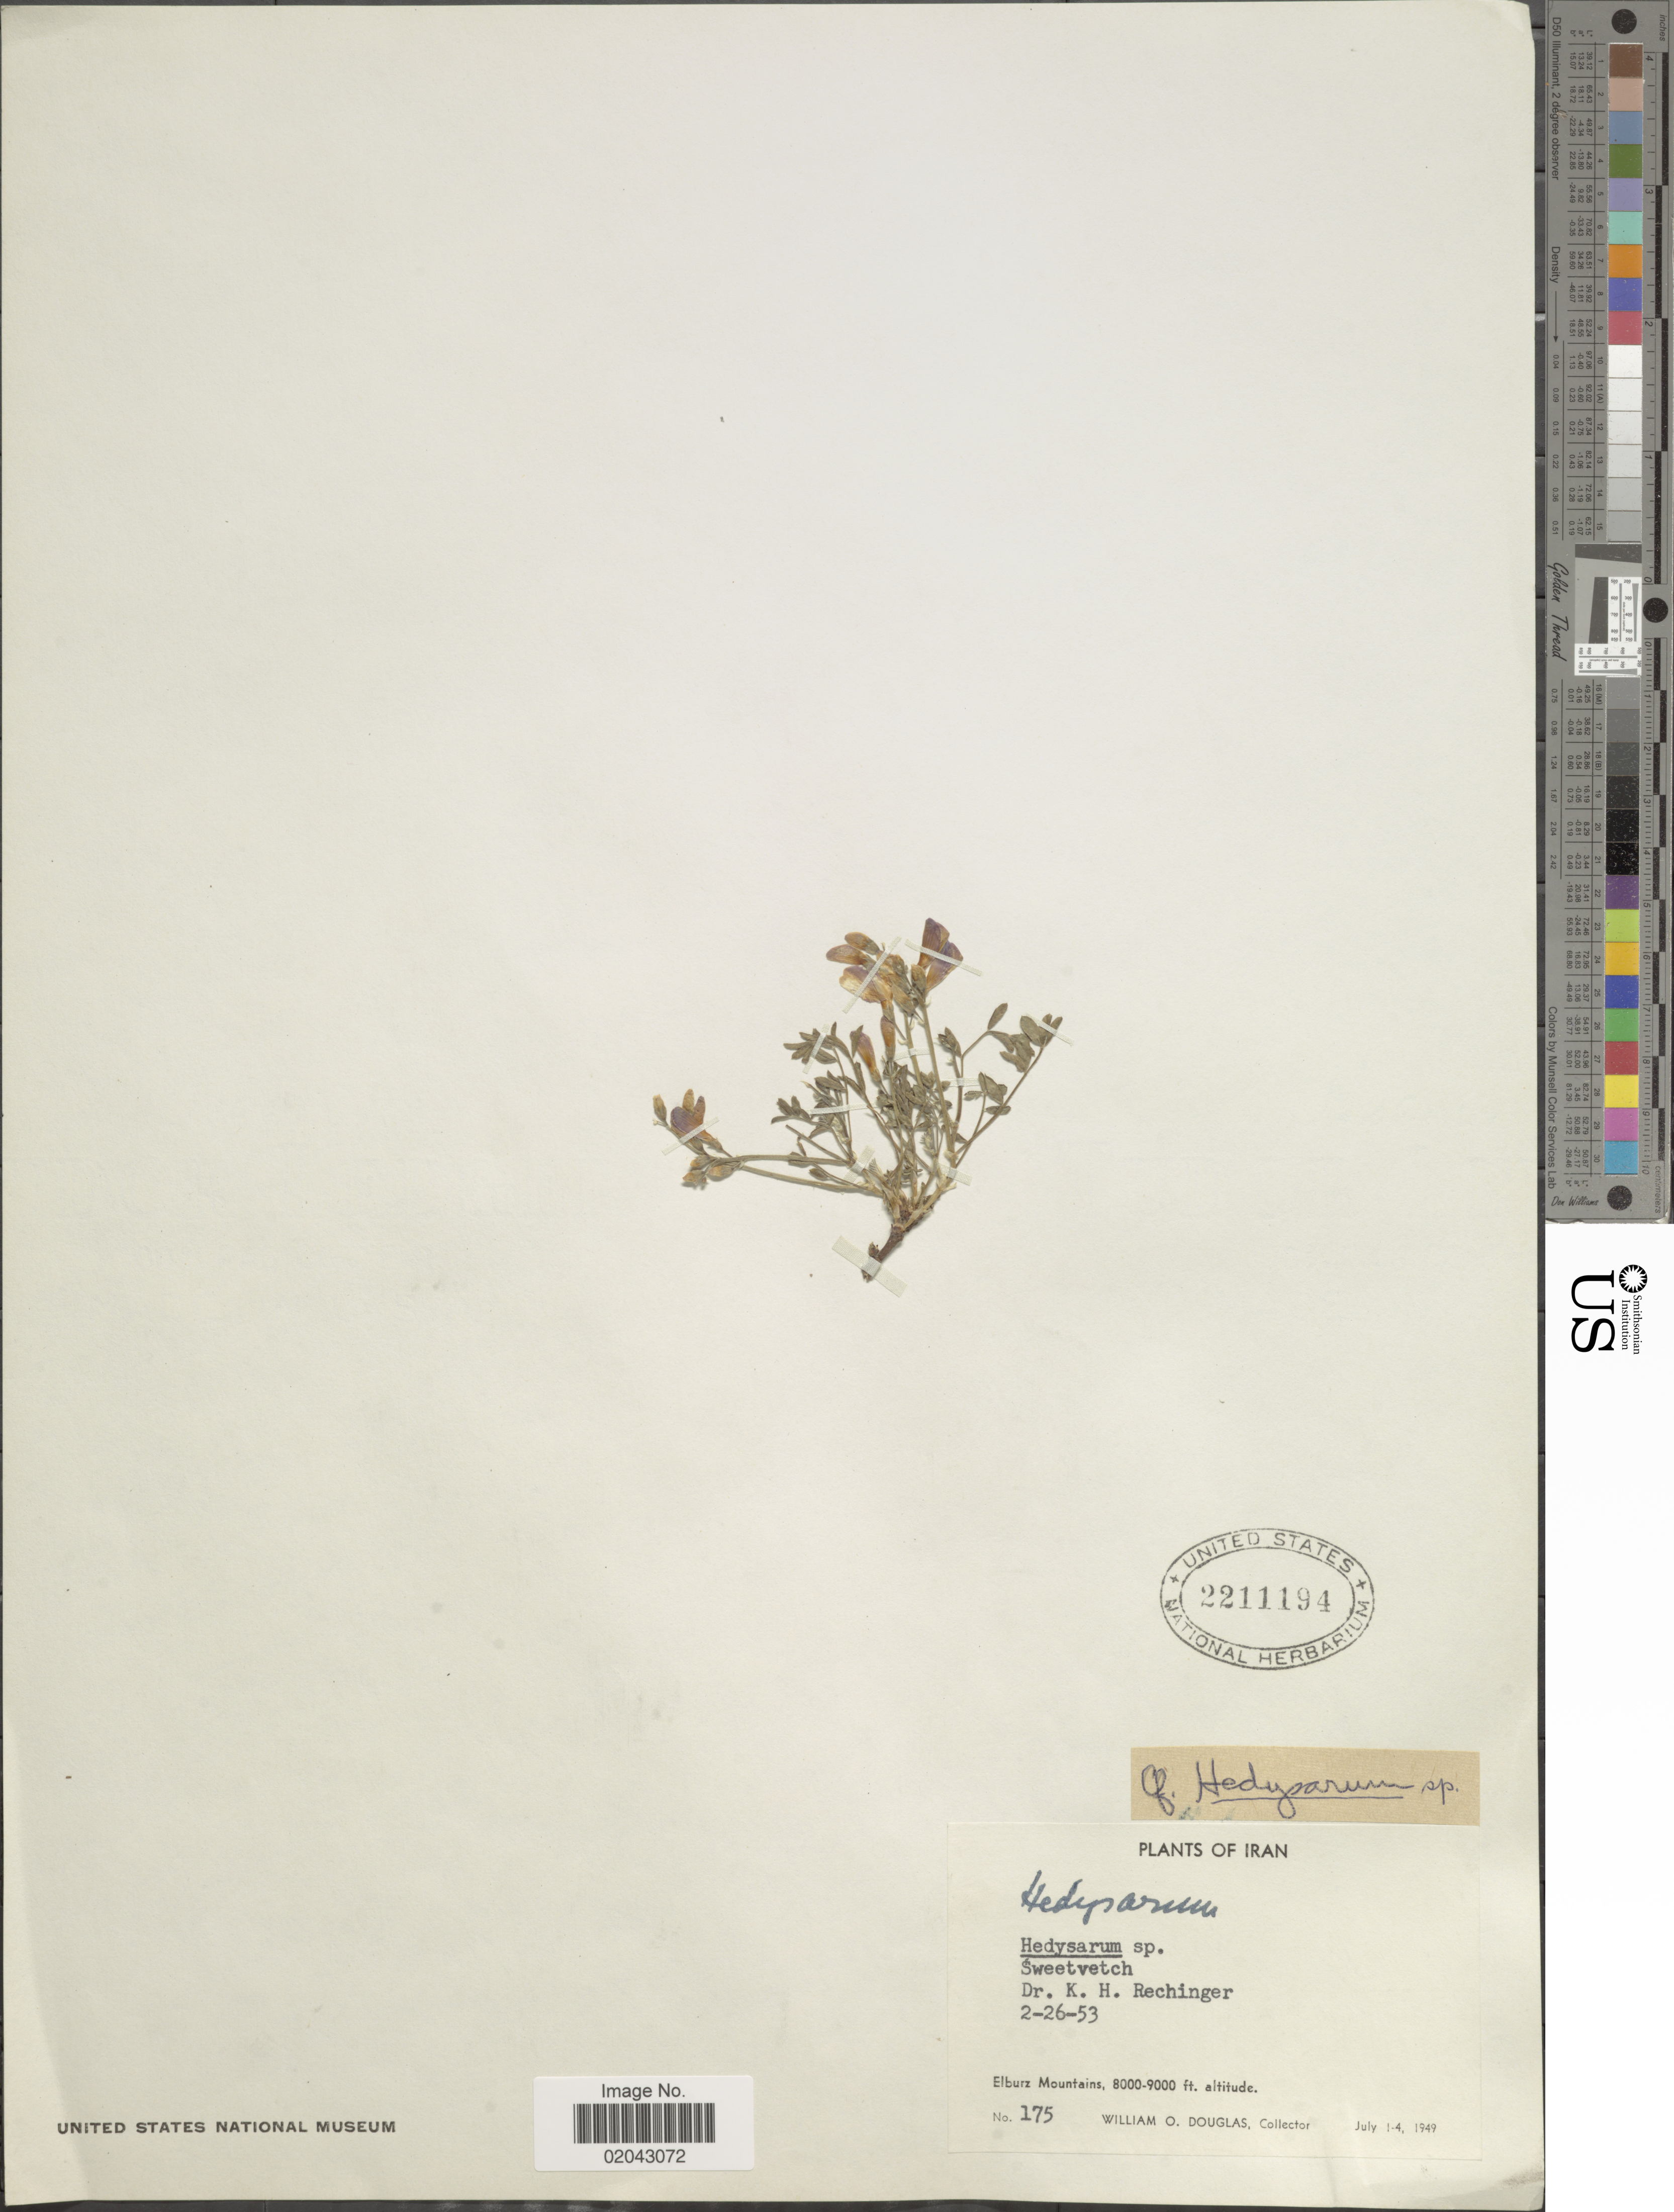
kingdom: Plantae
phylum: Tracheophyta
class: Magnoliopsida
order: Fabales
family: Fabaceae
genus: Hedysarum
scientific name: Hedysarum sp.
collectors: W. Douglas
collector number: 175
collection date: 1949-07-01/1949-07-04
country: Iran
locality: Elburz Mountains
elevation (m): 2438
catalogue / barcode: US 2211194